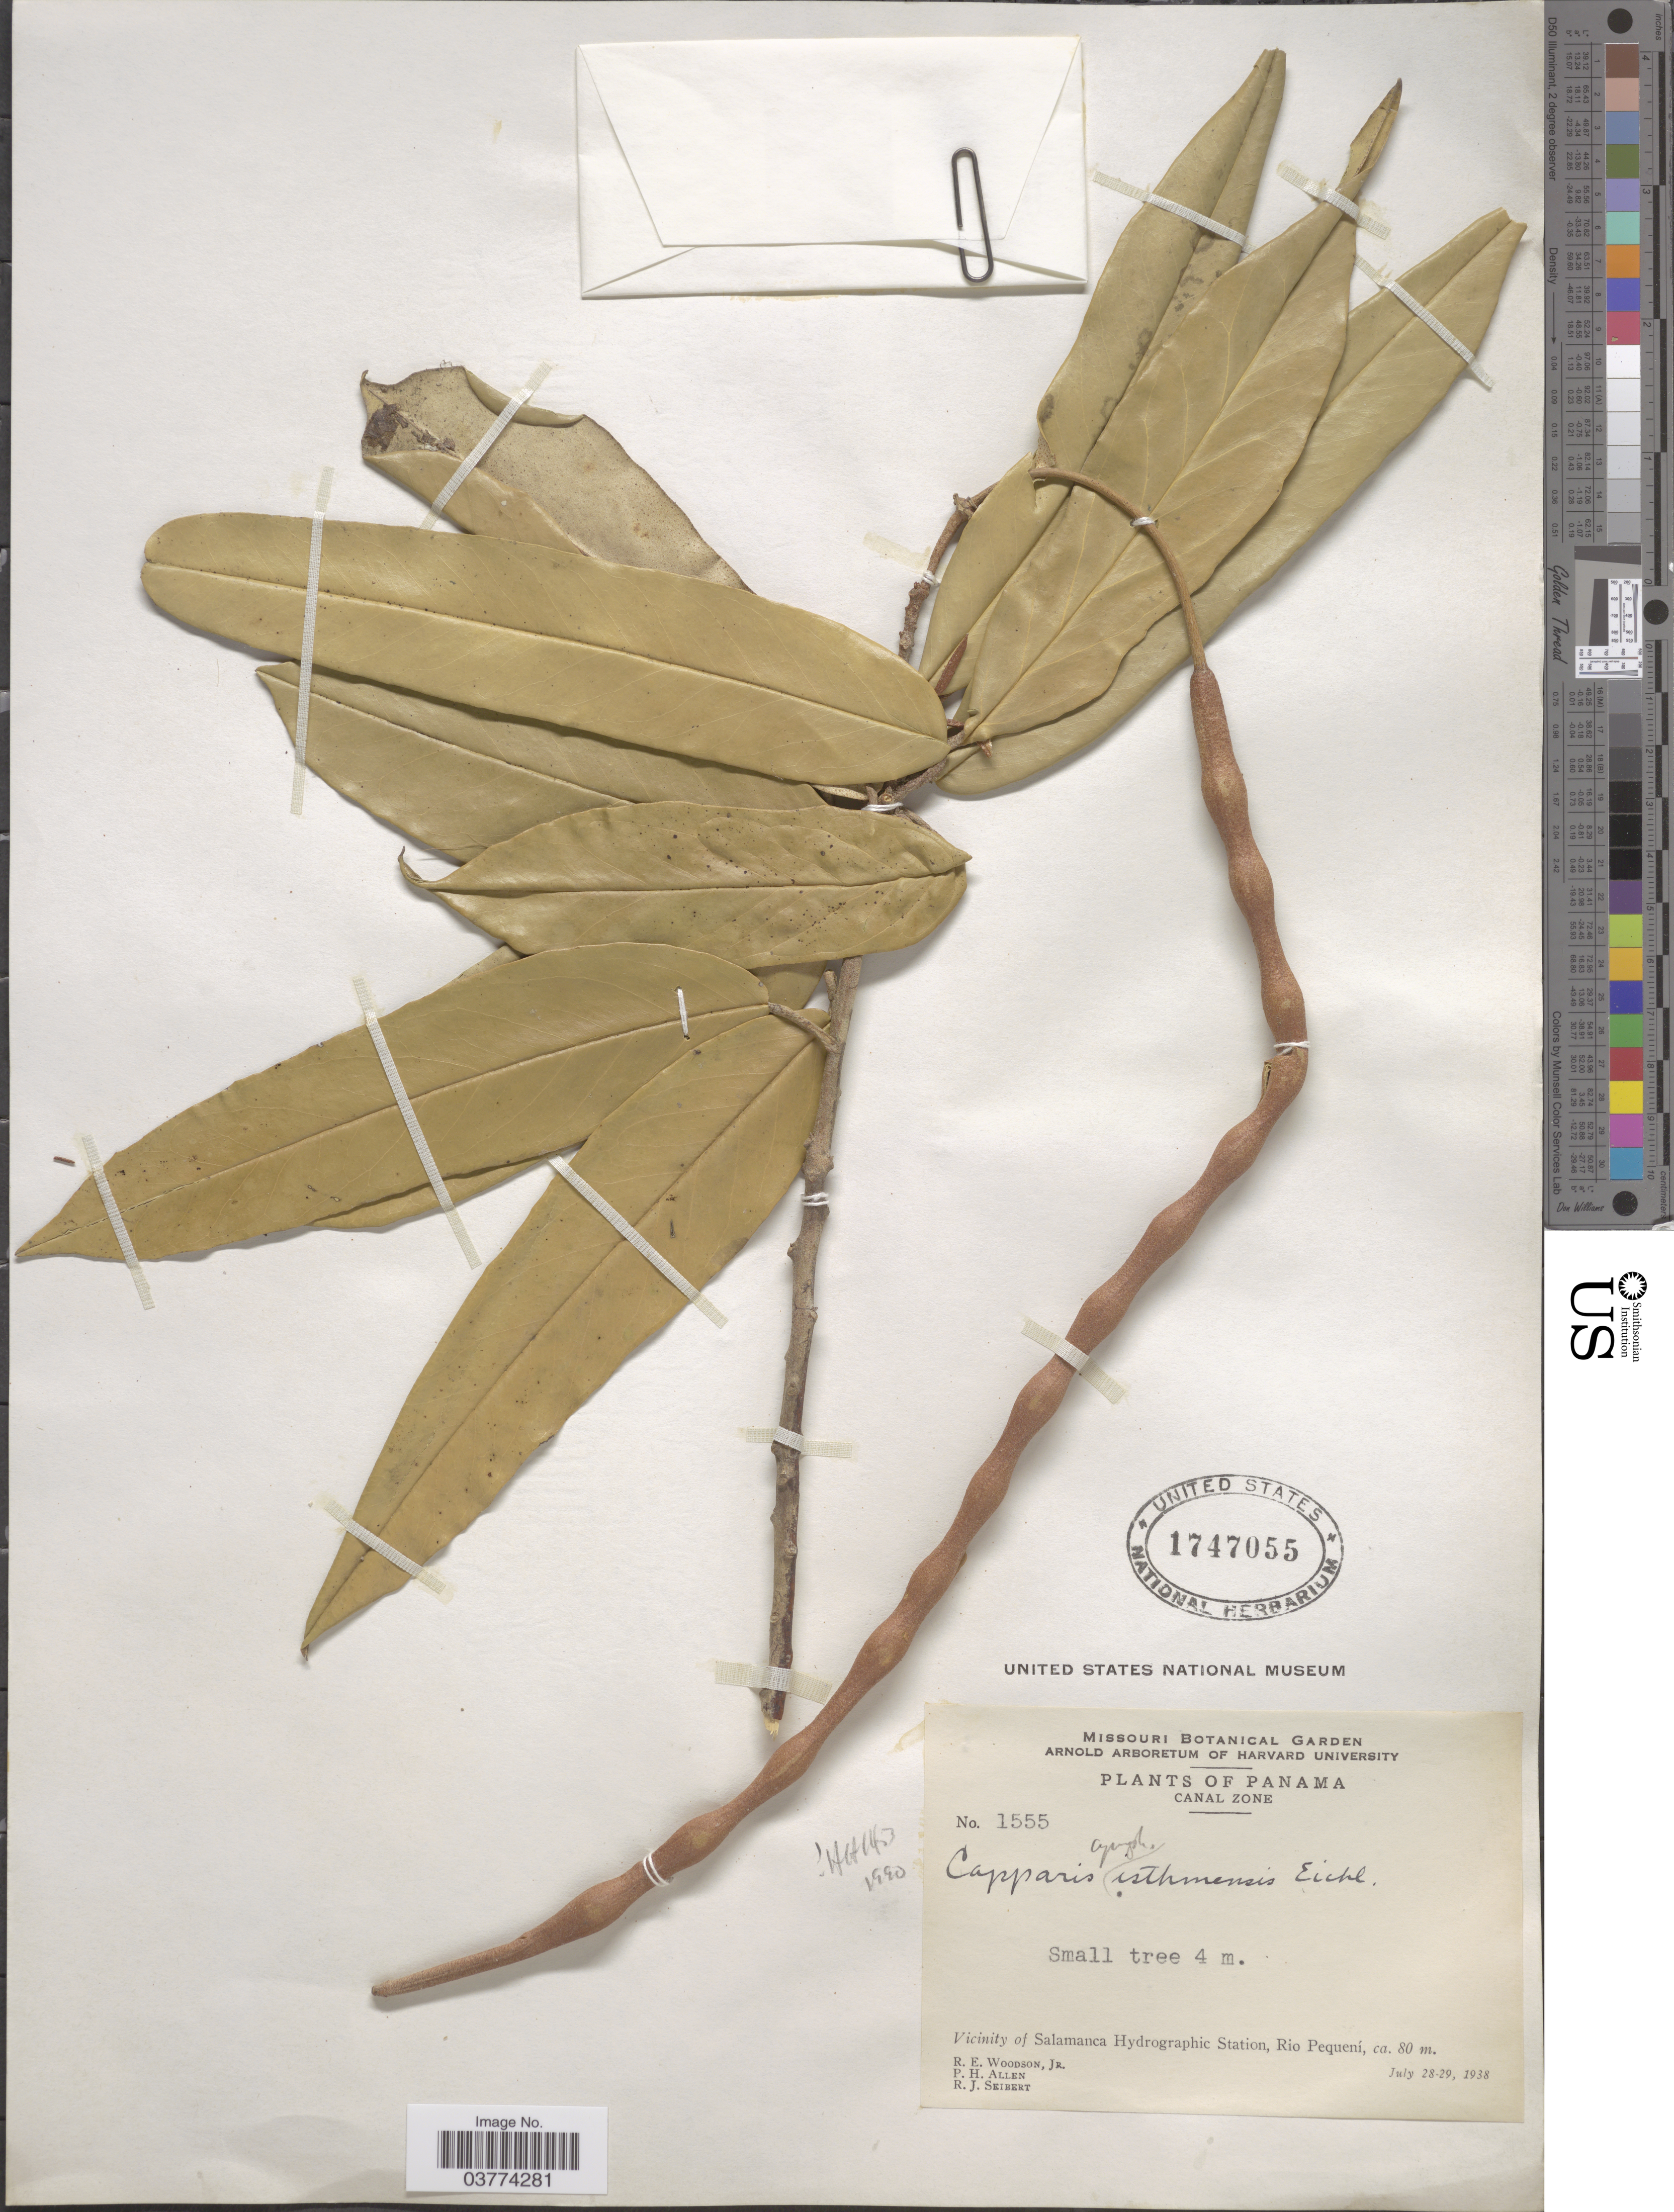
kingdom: Plantae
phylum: Tracheophyta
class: Magnoliopsida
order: Brassicales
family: Capparaceae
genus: Quadrella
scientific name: Quadrella isthmensis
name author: (Eichler) Hutch.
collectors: R. E. Woodson, P. H. Allen & R. J. Seibert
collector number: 1555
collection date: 1938-07-28/1938-07-29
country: Panama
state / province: Colón / Panamá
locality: Canal Zone. Vicinity of Salamanca Hydrographic Station, Rio Pequení.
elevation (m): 80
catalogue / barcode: US 1747055